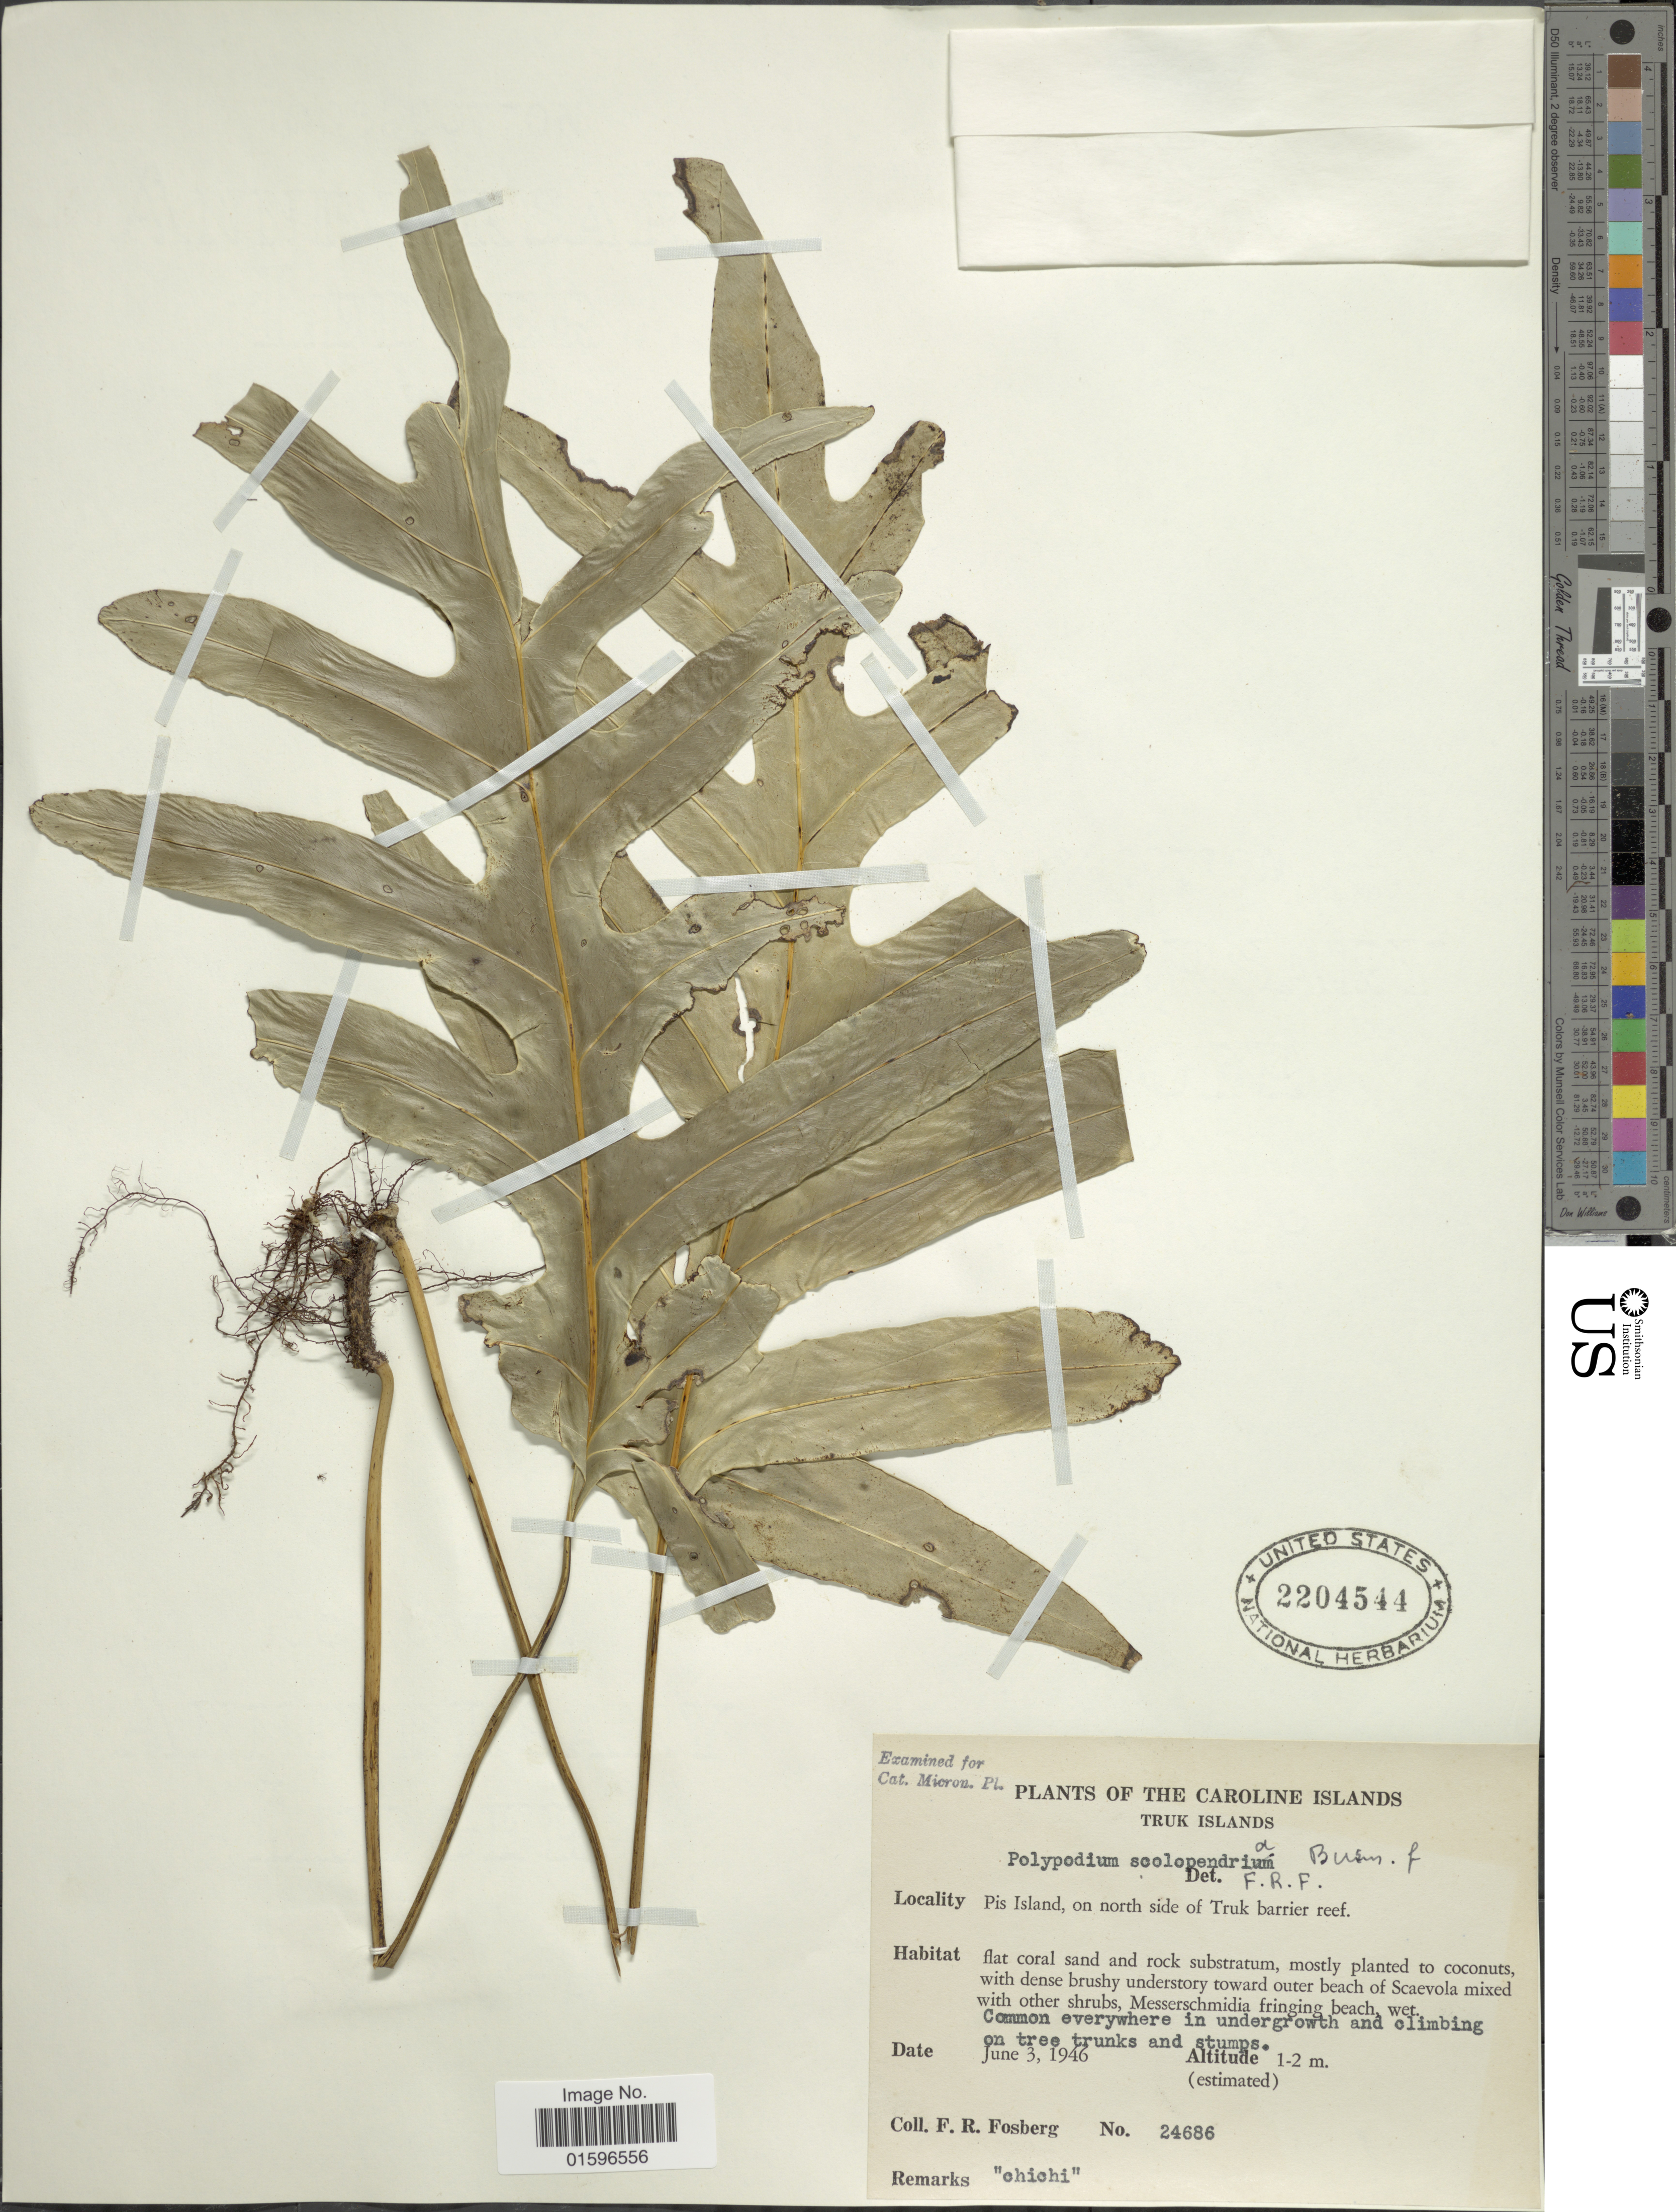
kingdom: Plantae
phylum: Tracheophyta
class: Polypodiopsida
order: Polypodiales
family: Polypodiaceae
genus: Polypodium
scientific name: Polypodium scolopendria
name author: Burm. f.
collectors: F. R. Fosberg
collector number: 24686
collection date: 1946-06-03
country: Micronesia, Federated States of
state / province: Truk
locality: Carolines Islands, Truk Islands, Pis Island, on north side of Truk barrier reef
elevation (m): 1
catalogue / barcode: US 2204544